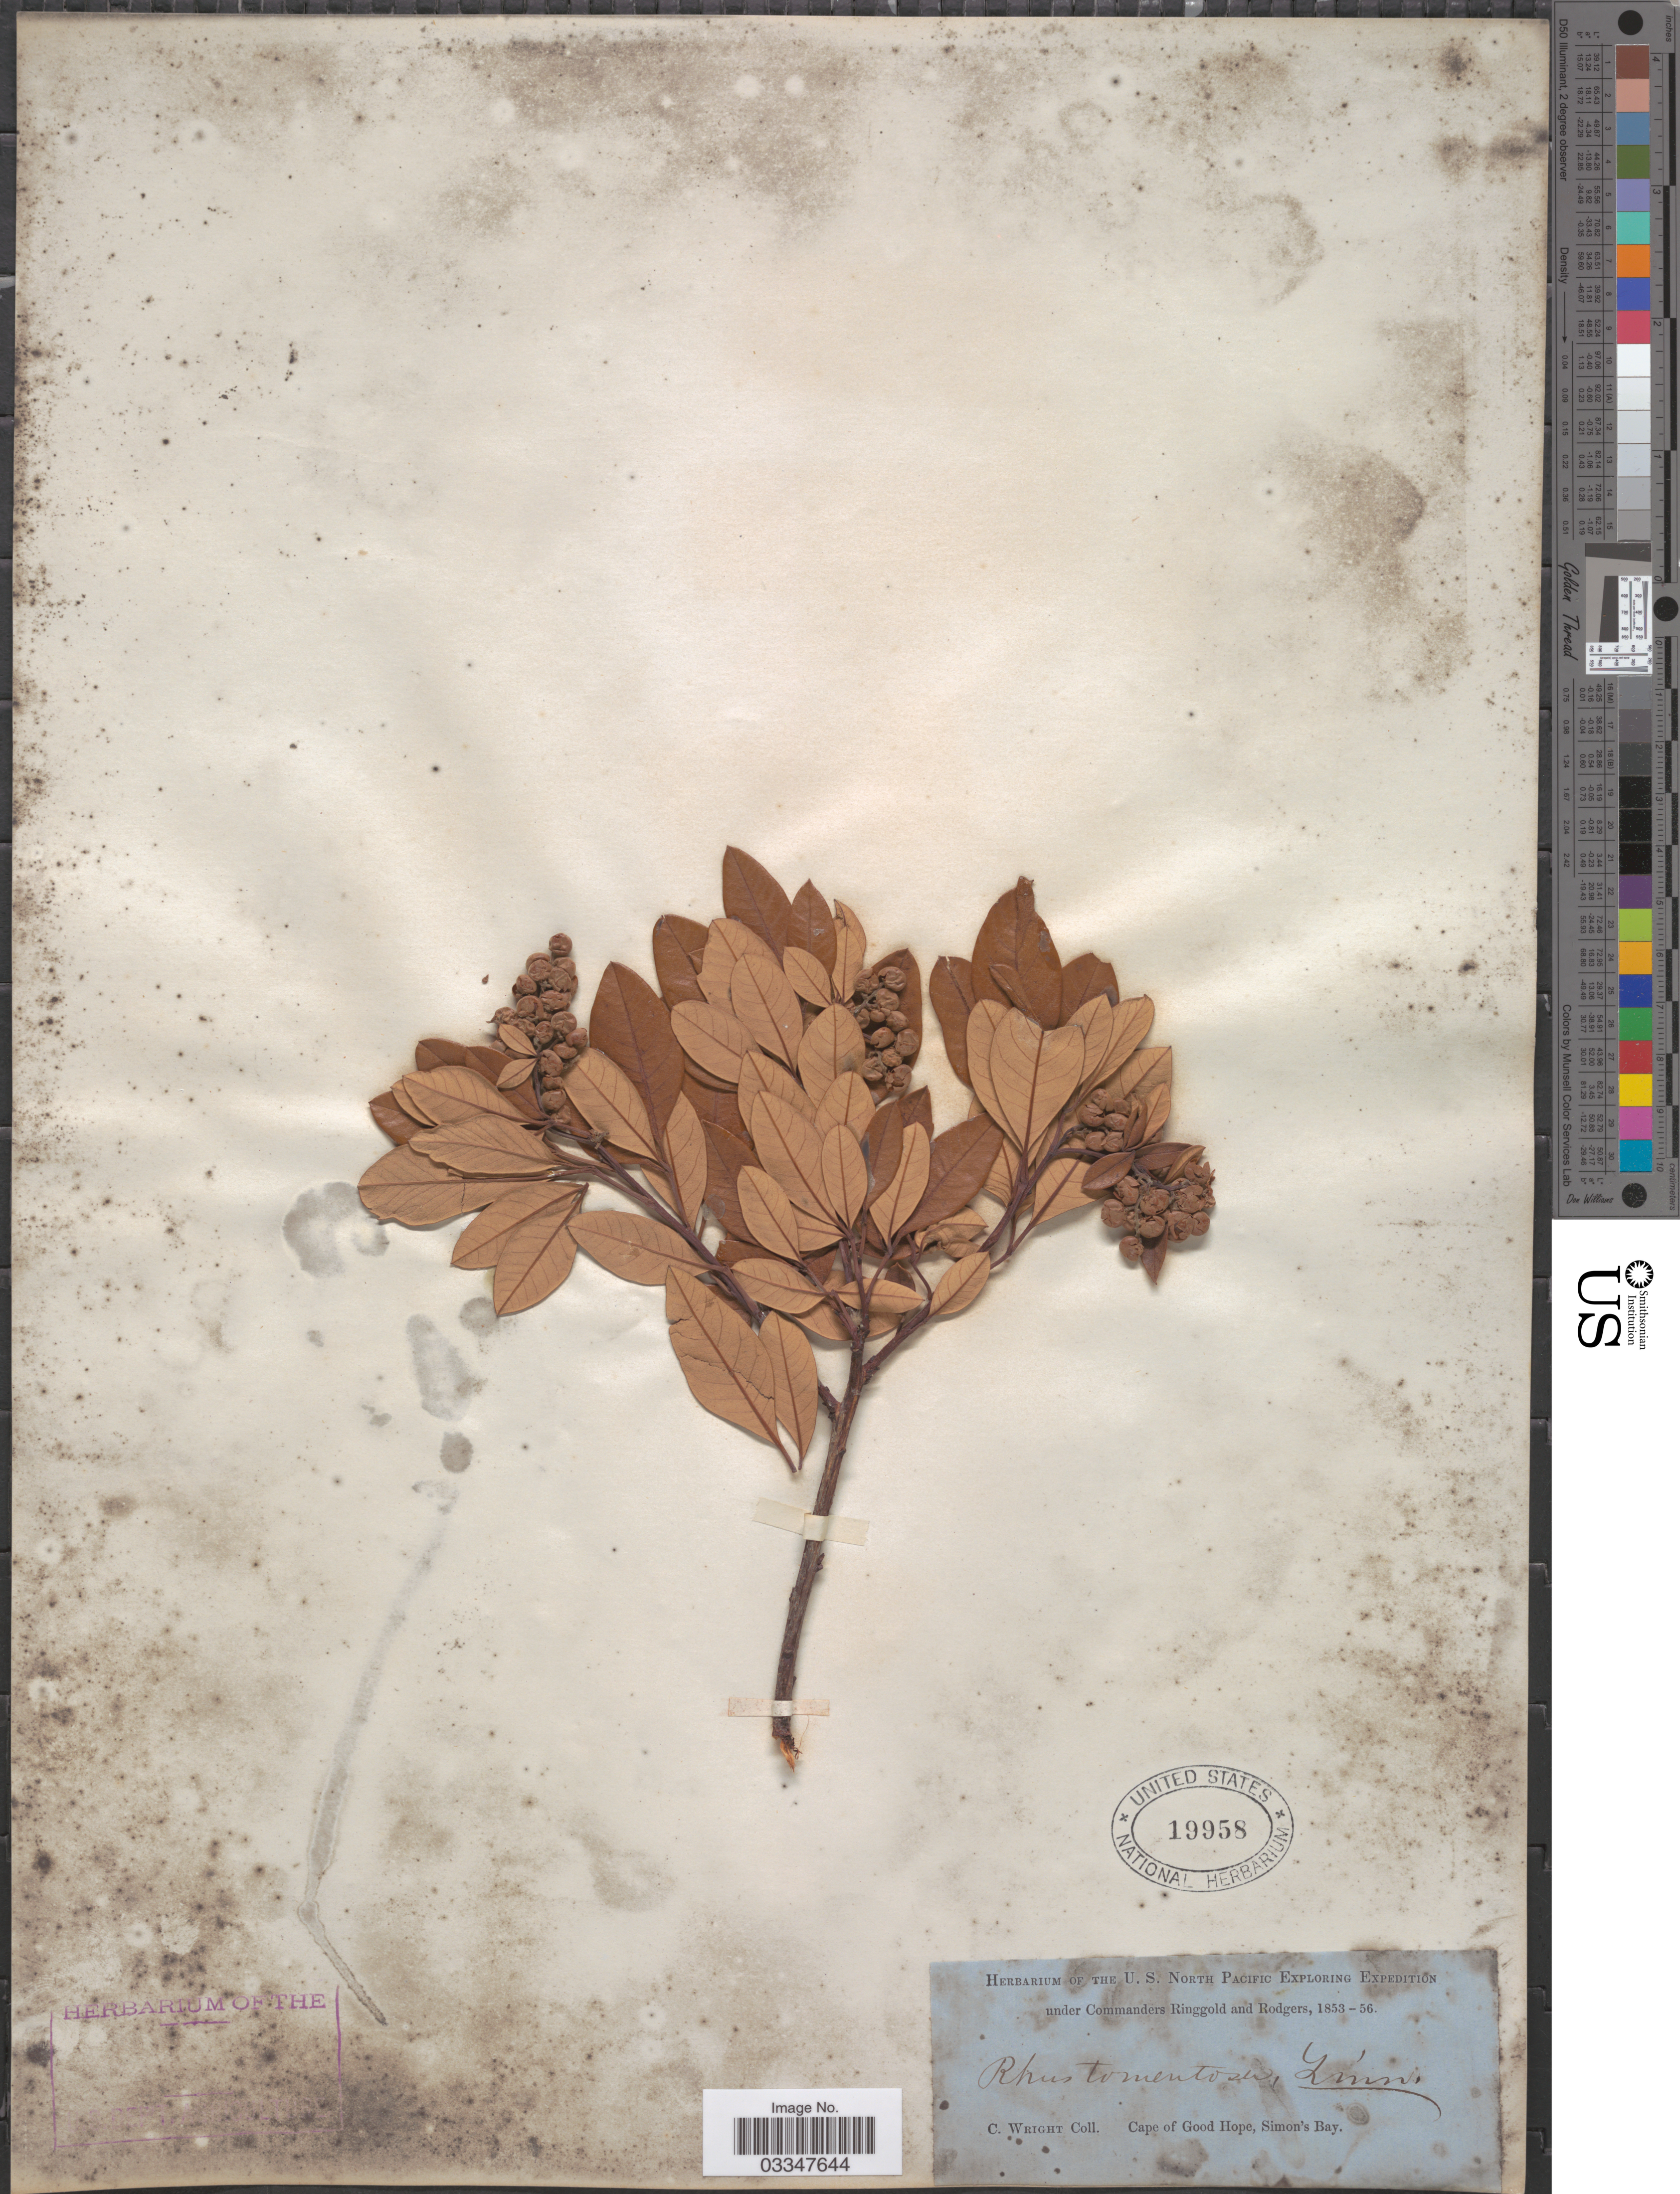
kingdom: Plantae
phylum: Tracheophyta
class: Magnoliopsida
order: Sapindales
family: Anacardiaceae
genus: Rhus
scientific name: Rhus tomentosa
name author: L.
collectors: C. Wright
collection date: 1853/1856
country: South Africa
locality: Cape of Good Hope, Simon's Bay.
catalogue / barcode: US 19958